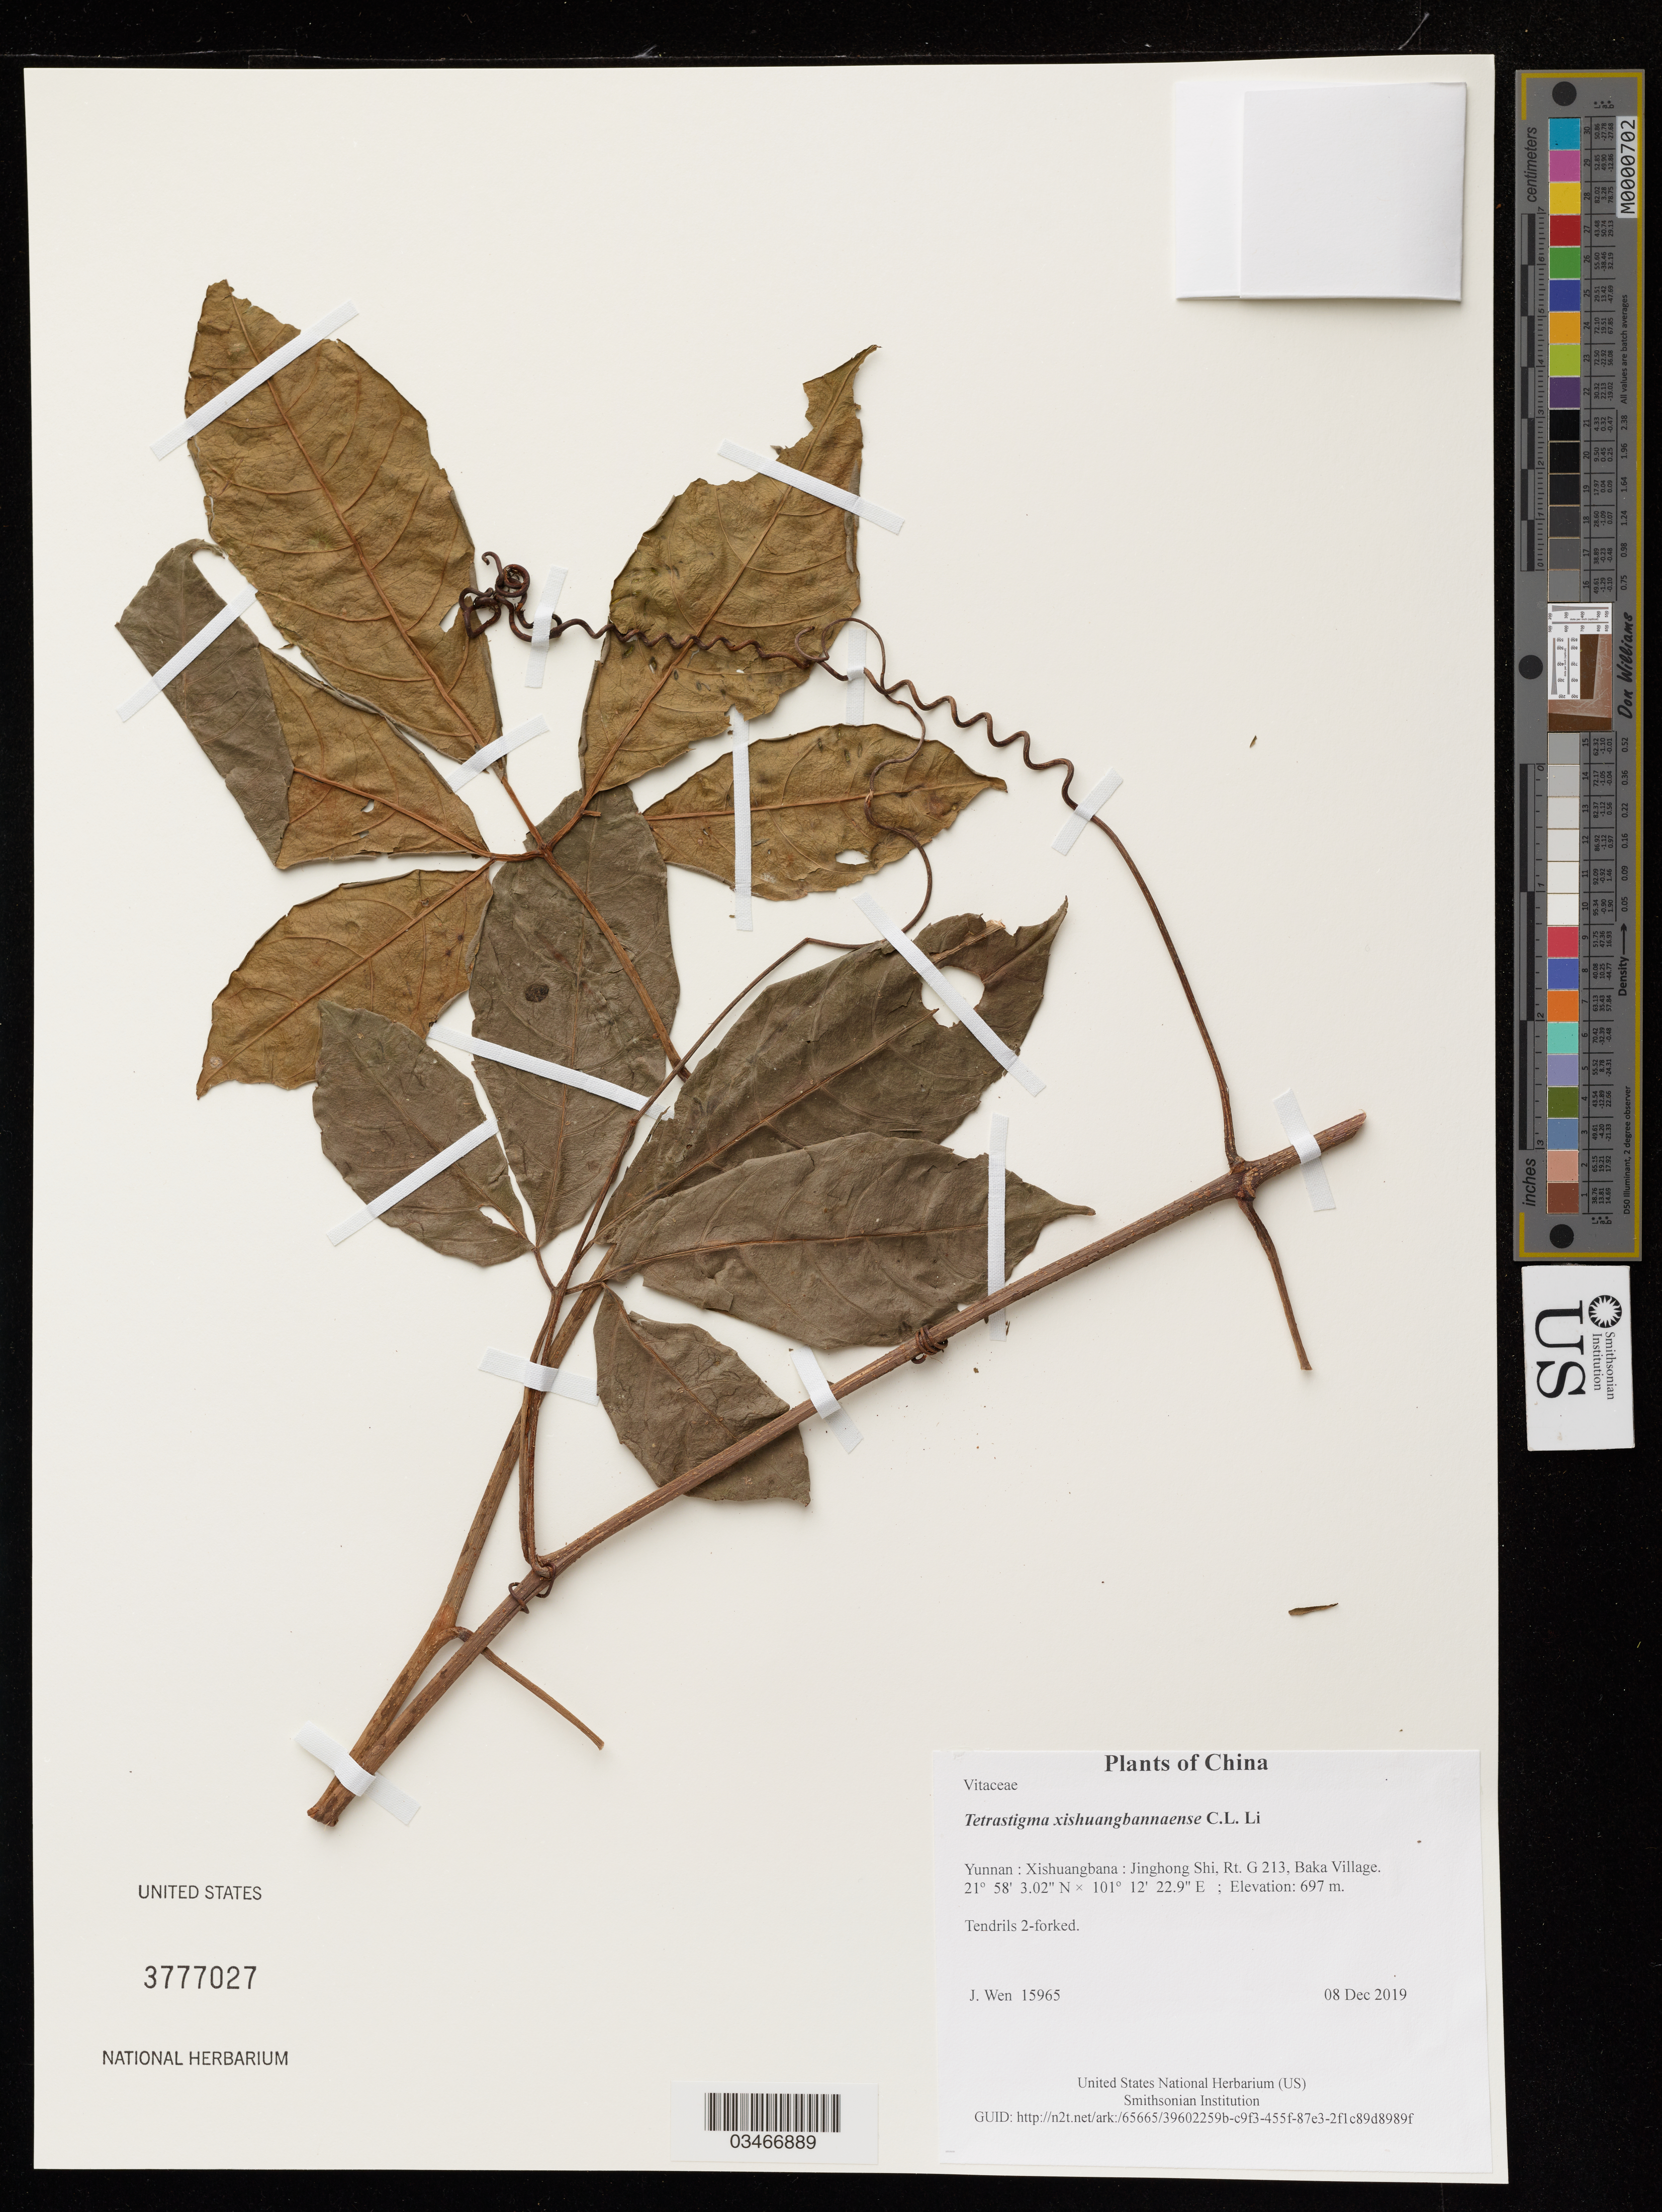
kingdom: Plantae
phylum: Tracheophyta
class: Magnoliopsida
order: Vitales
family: Vitaceae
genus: Tetrastigma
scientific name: Tetrastigma xishuangbannaense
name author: C.L. Li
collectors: J. Wen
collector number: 15965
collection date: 2019-12-08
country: China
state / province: Yunnan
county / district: Xishuangbana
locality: Jinghong Shi, Rt. G 213, Baka Village.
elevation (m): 697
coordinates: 21 58 3.02 N, 101 12 22.9 E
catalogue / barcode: US 3777027